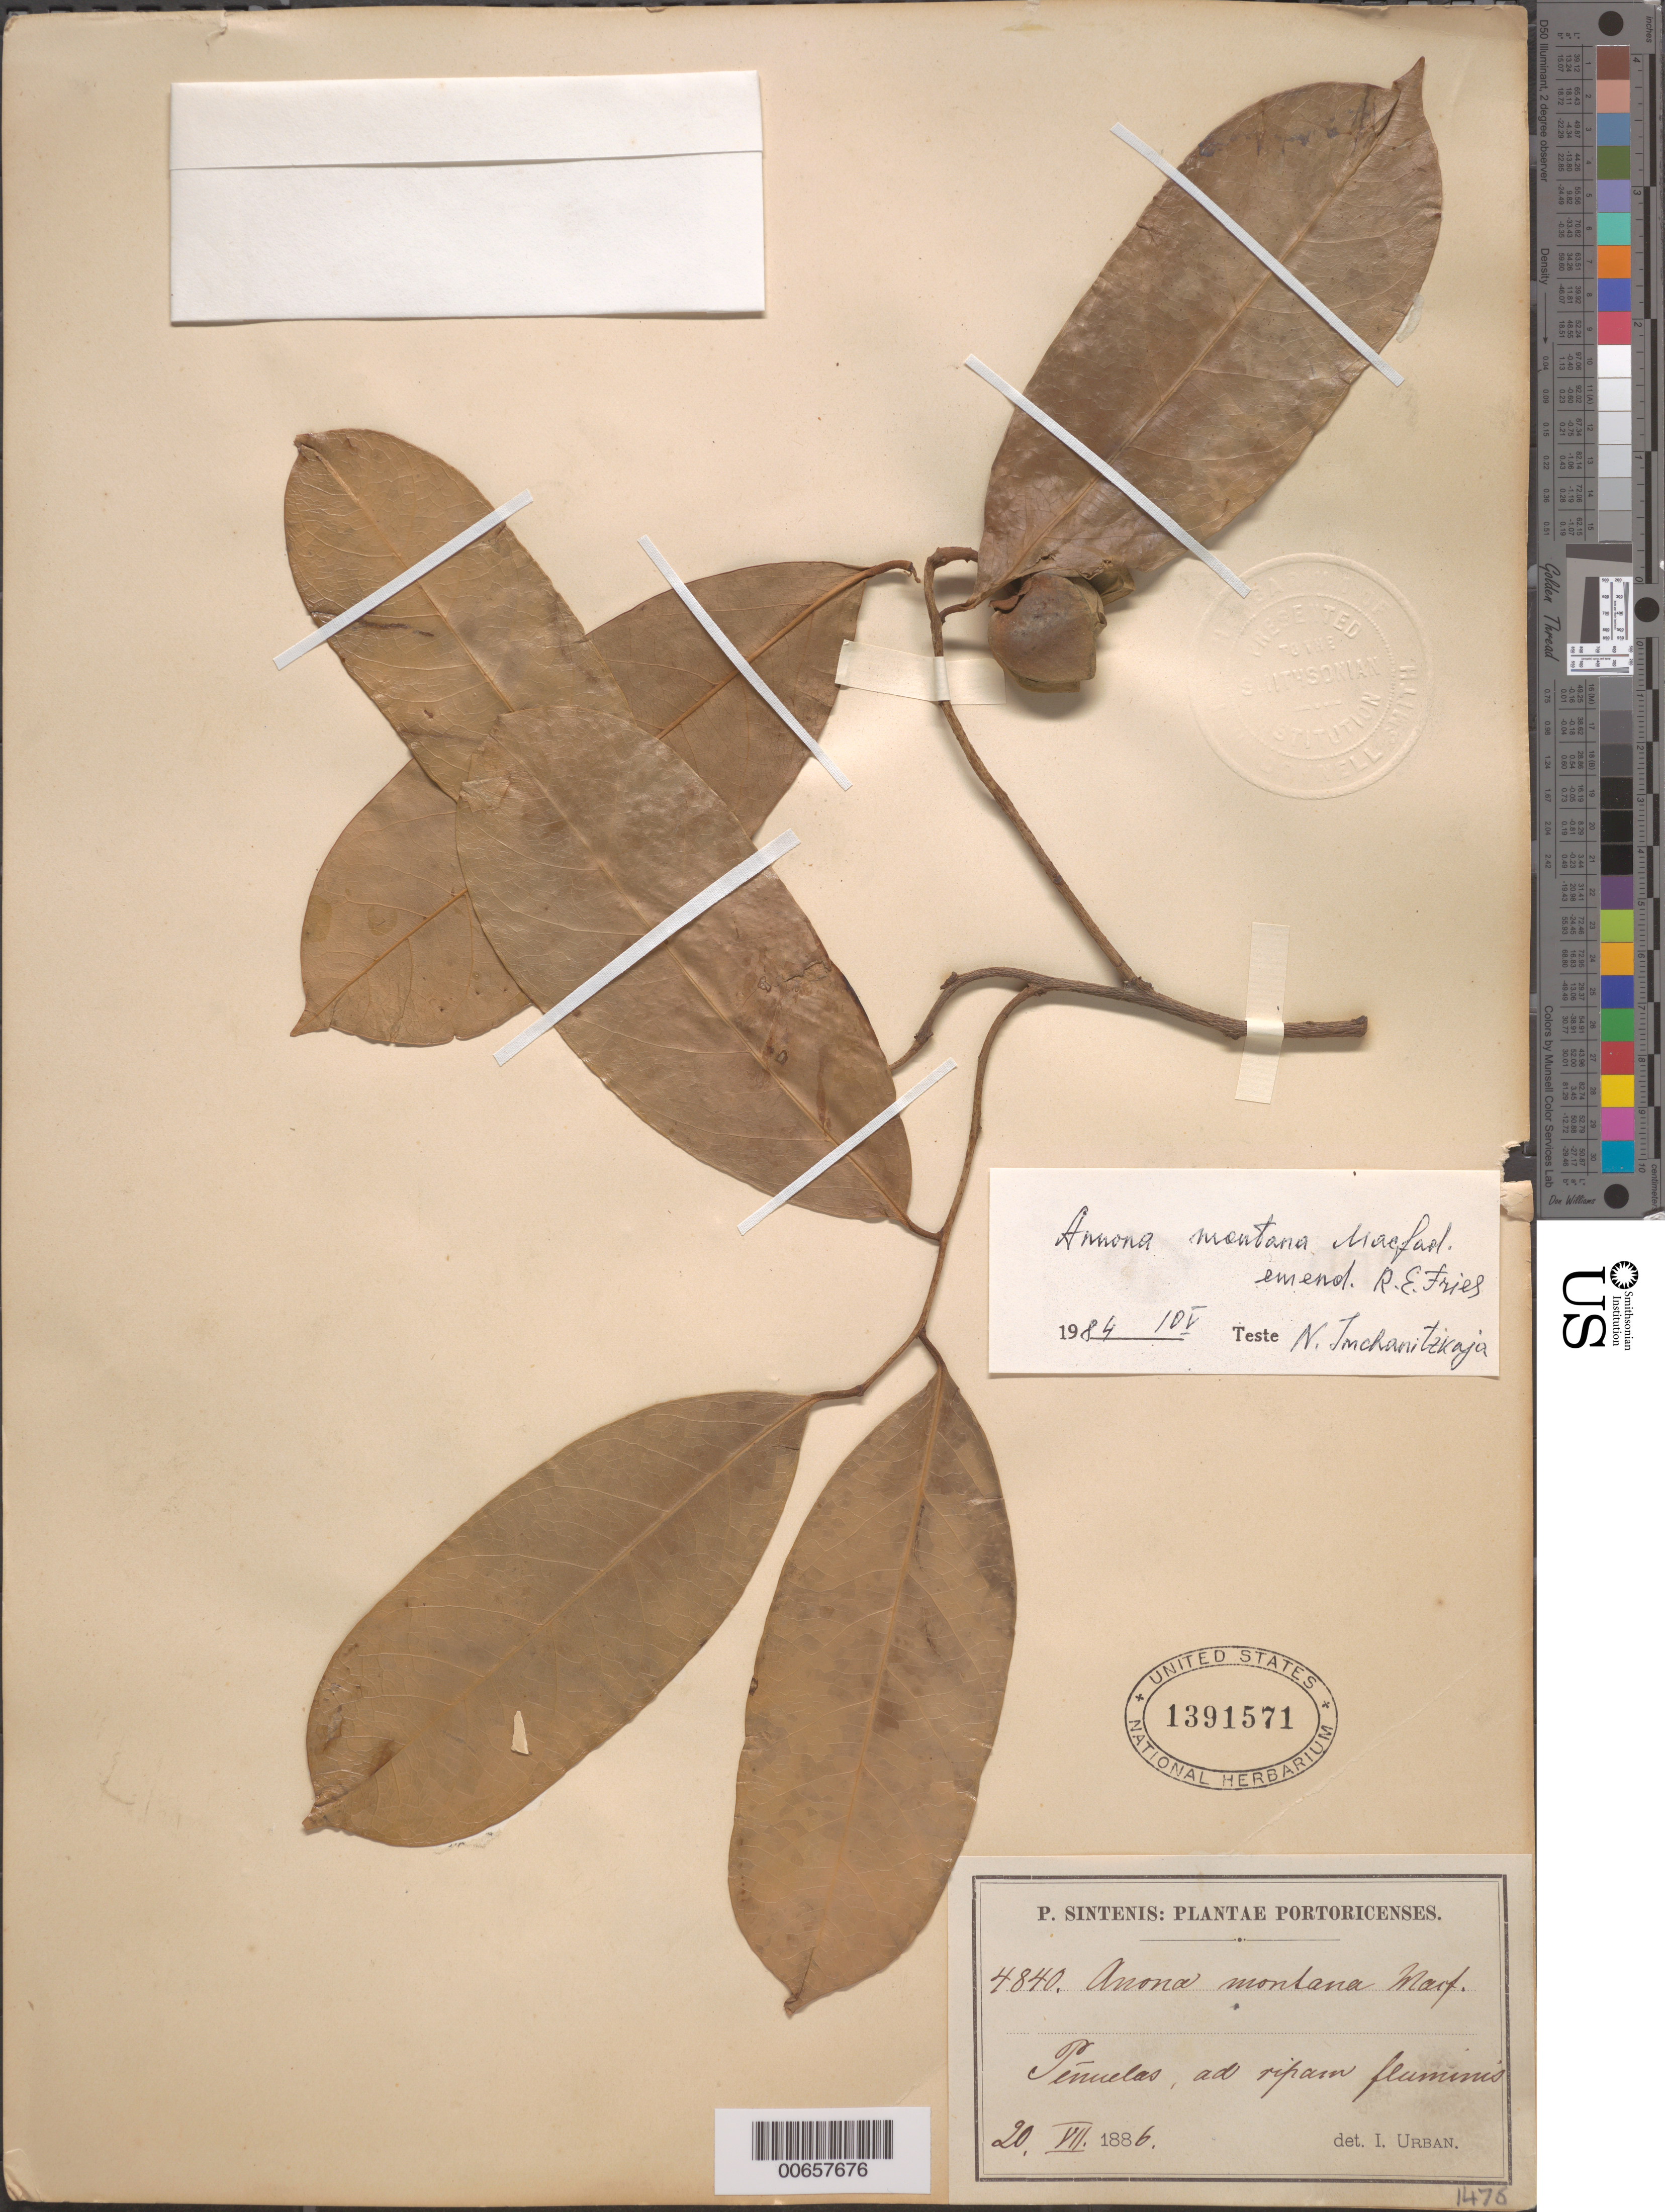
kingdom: Plantae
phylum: Tracheophyta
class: Magnoliopsida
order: Magnoliales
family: Annonaceae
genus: Annona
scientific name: Annona montana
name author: Macfad.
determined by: McChanitzkaja, N.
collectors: P. Sintenis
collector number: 4840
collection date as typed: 20 Jul 1886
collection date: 1886-07-20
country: Puerto Rico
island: Greater Antilles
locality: Penuelas, ad ripan fluminis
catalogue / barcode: US 1391571